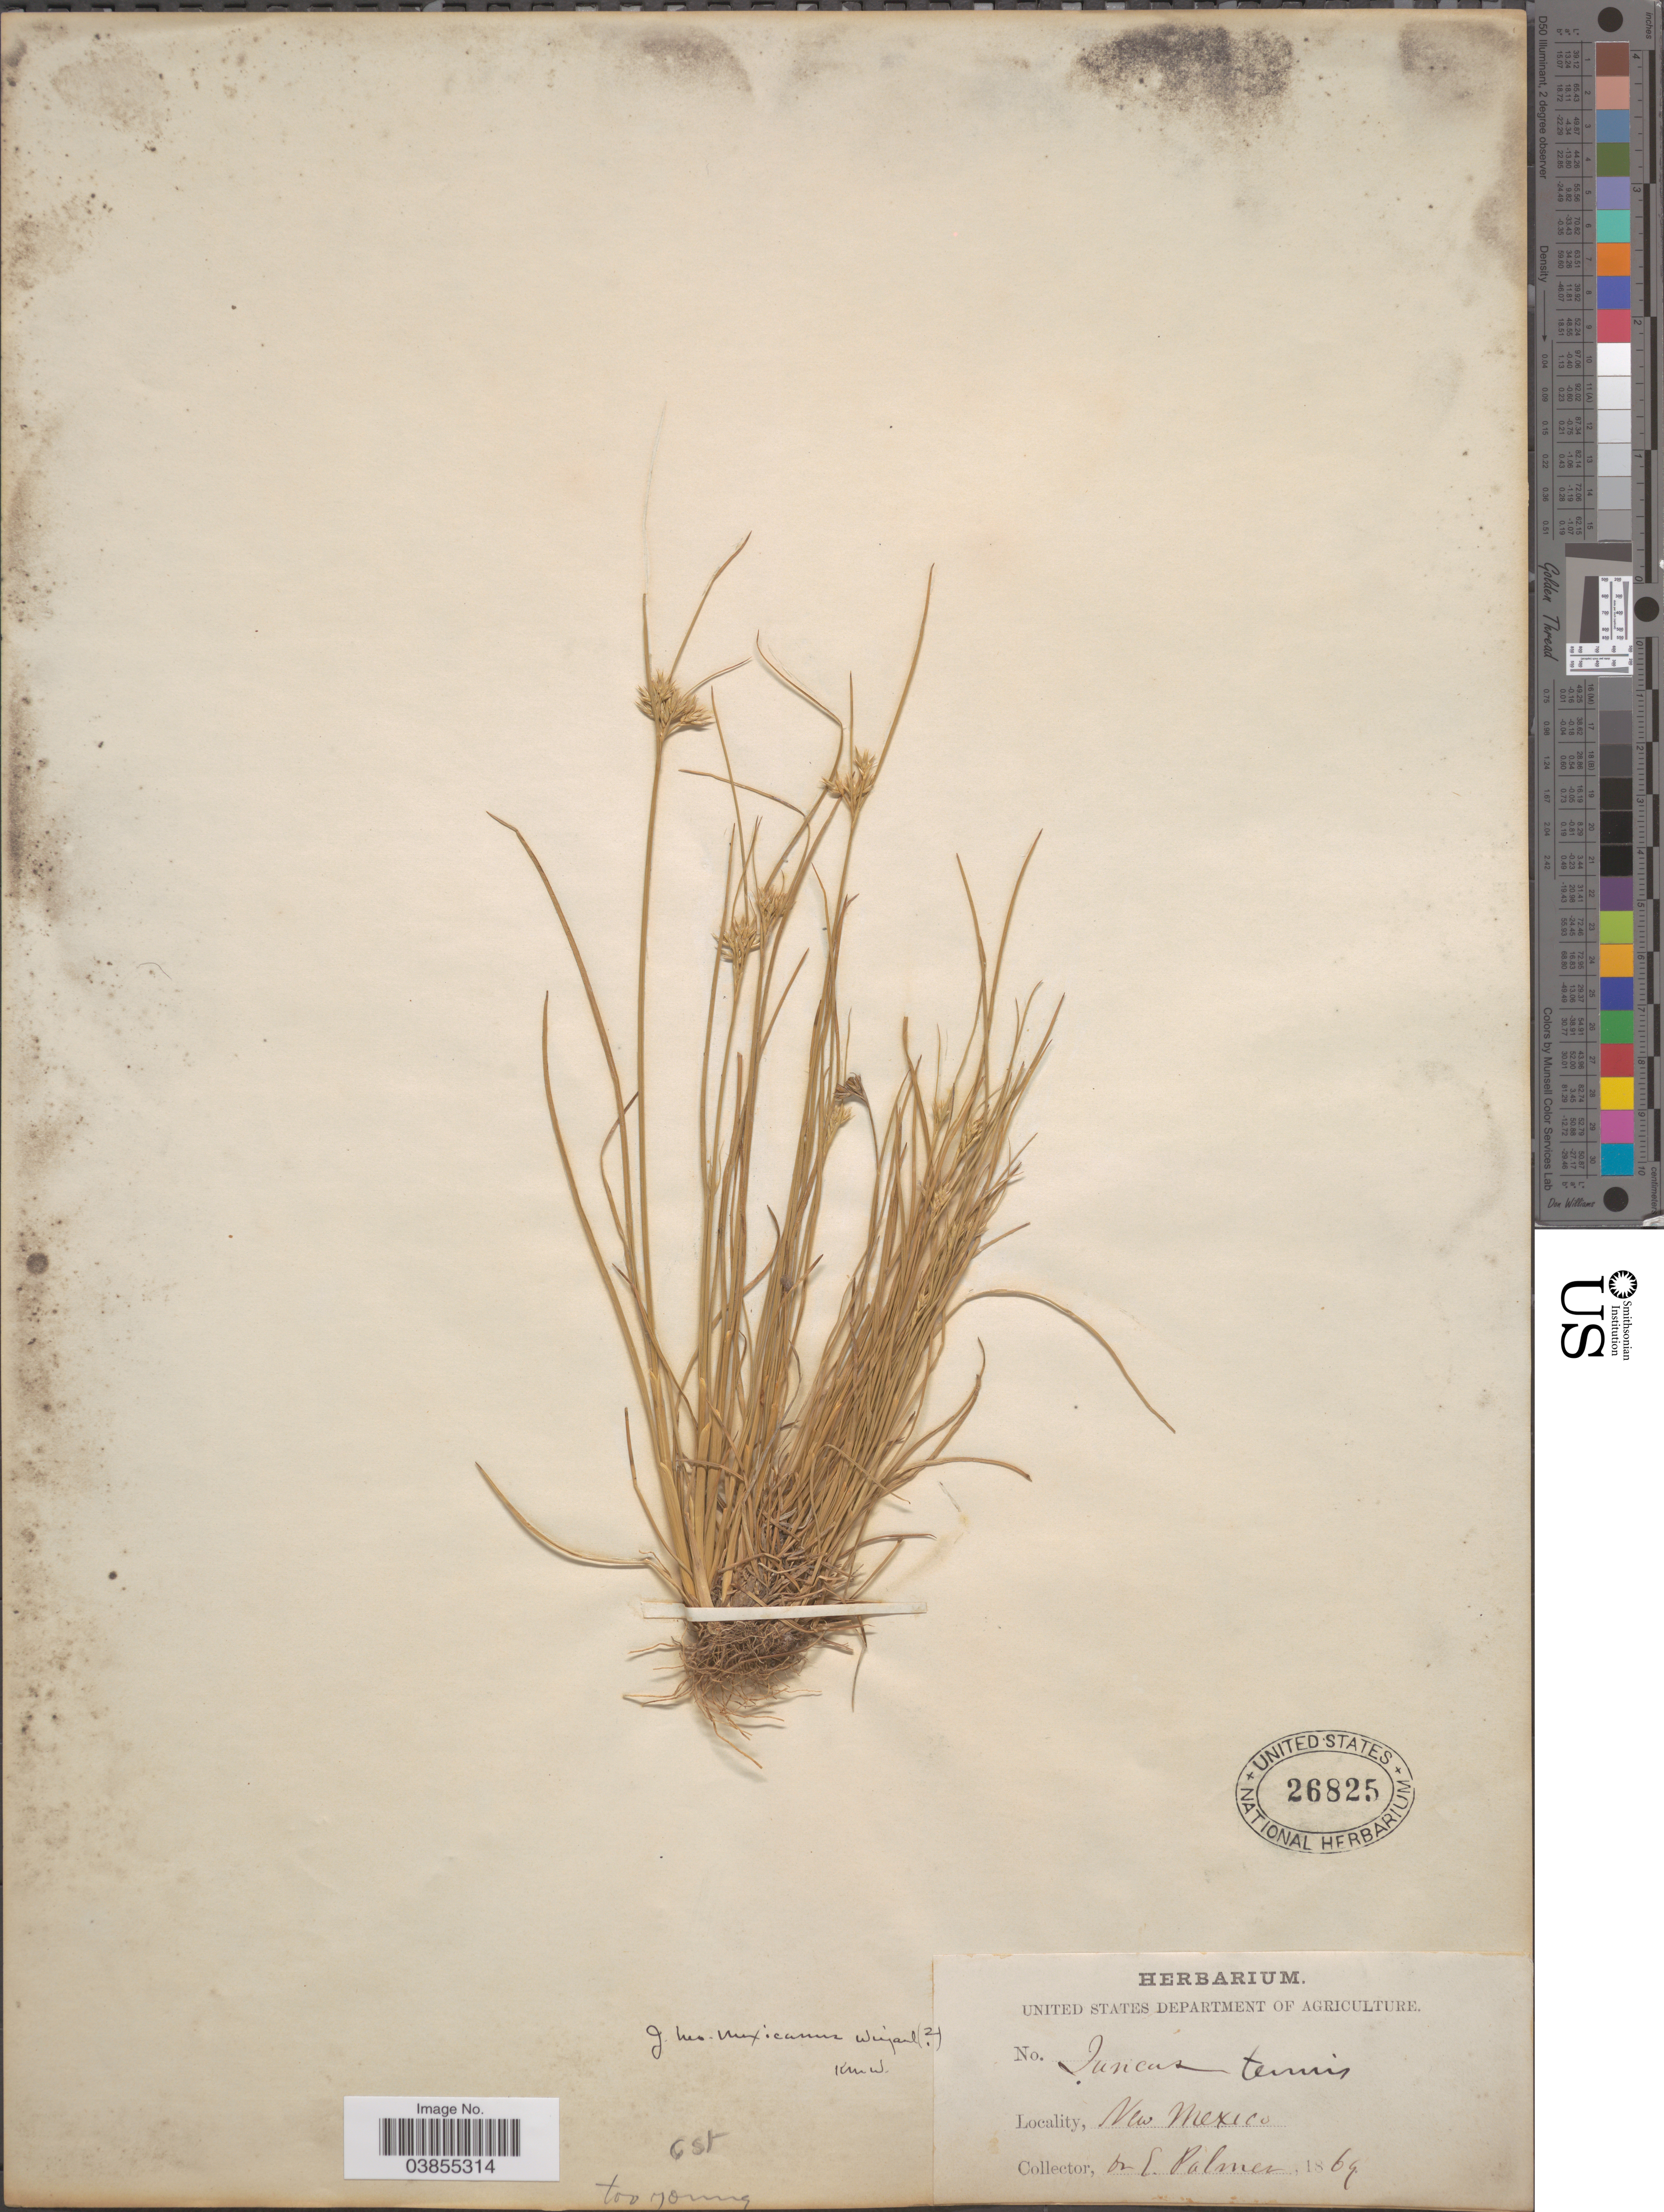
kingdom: Plantae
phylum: Tracheophyta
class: Liliopsida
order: Poales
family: Juncaceae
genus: Juncus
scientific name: Juncus neomexicanus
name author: Wiegand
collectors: E. Palmer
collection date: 1864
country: United States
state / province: New Mexico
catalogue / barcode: US 26825